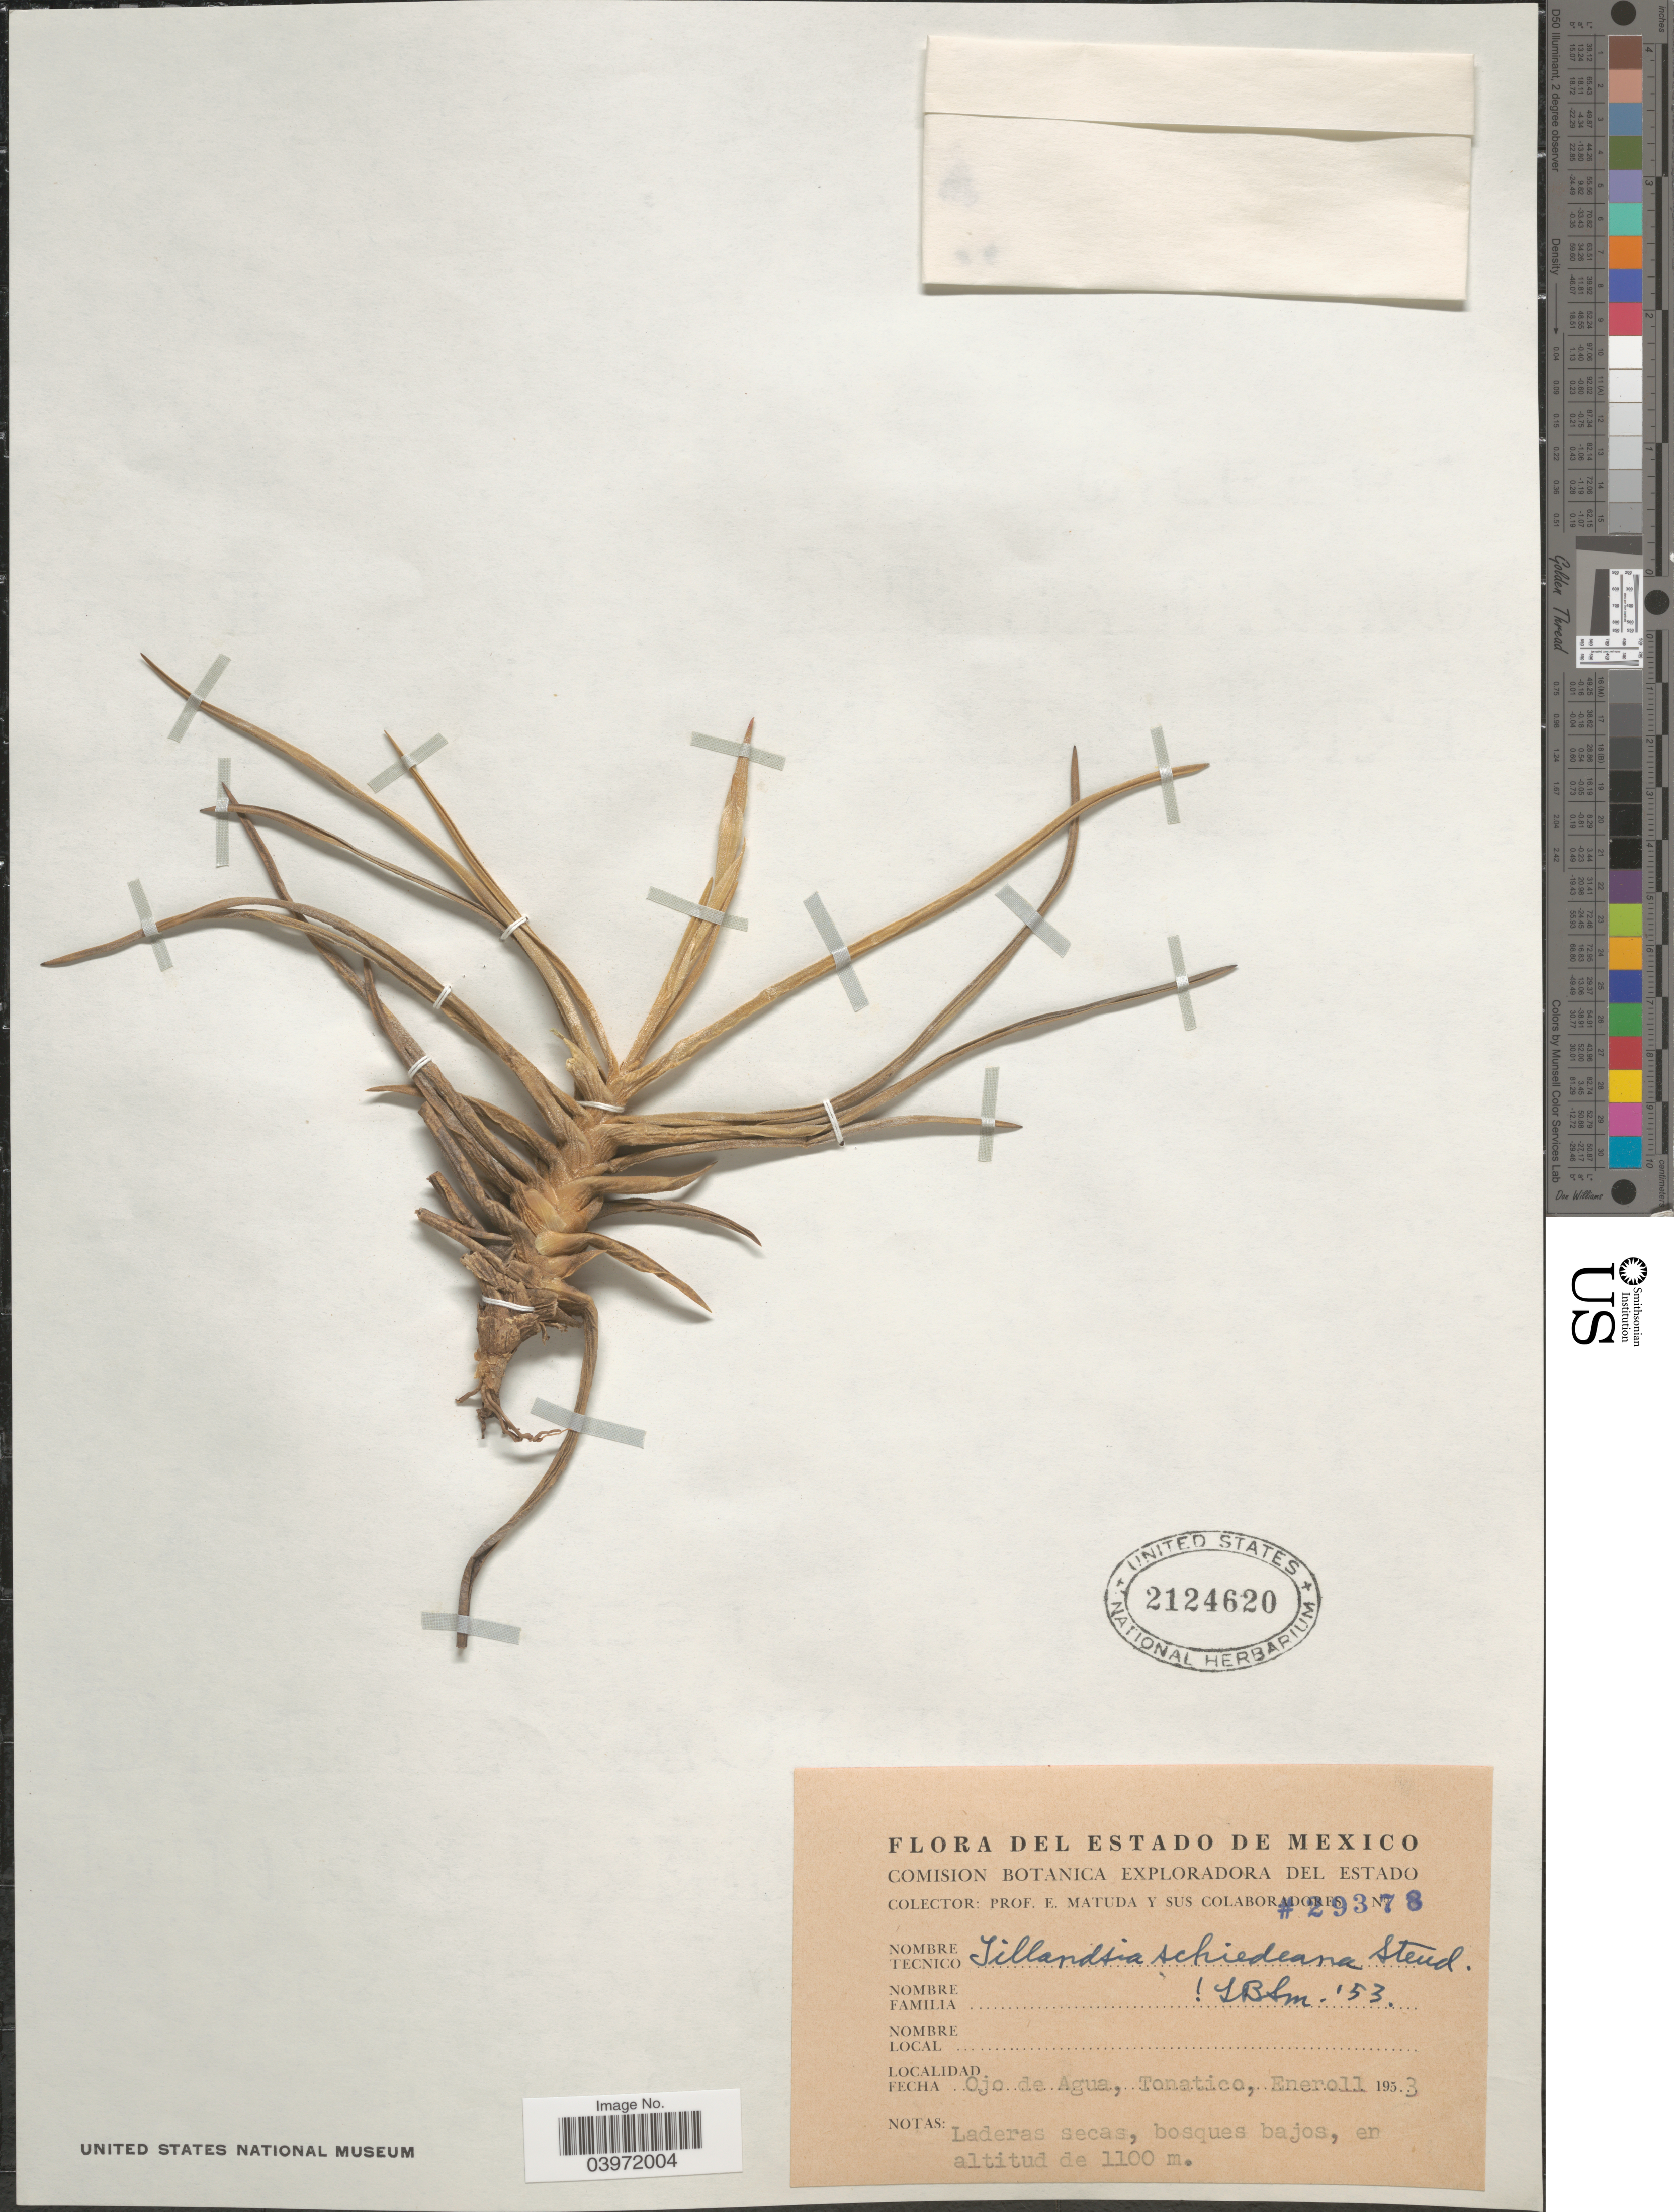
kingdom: Plantae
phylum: Tracheophyta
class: Liliopsida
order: Poales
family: Bromeliaceae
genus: Tillandsia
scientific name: Tillandsia schiedeana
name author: Steud.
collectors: E. Matuda & Sus Colaboradores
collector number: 29378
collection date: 1953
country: Mexico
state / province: México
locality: Ojo de Agua, Tonatico, Eneroll.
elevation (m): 1100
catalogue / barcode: US 2124620